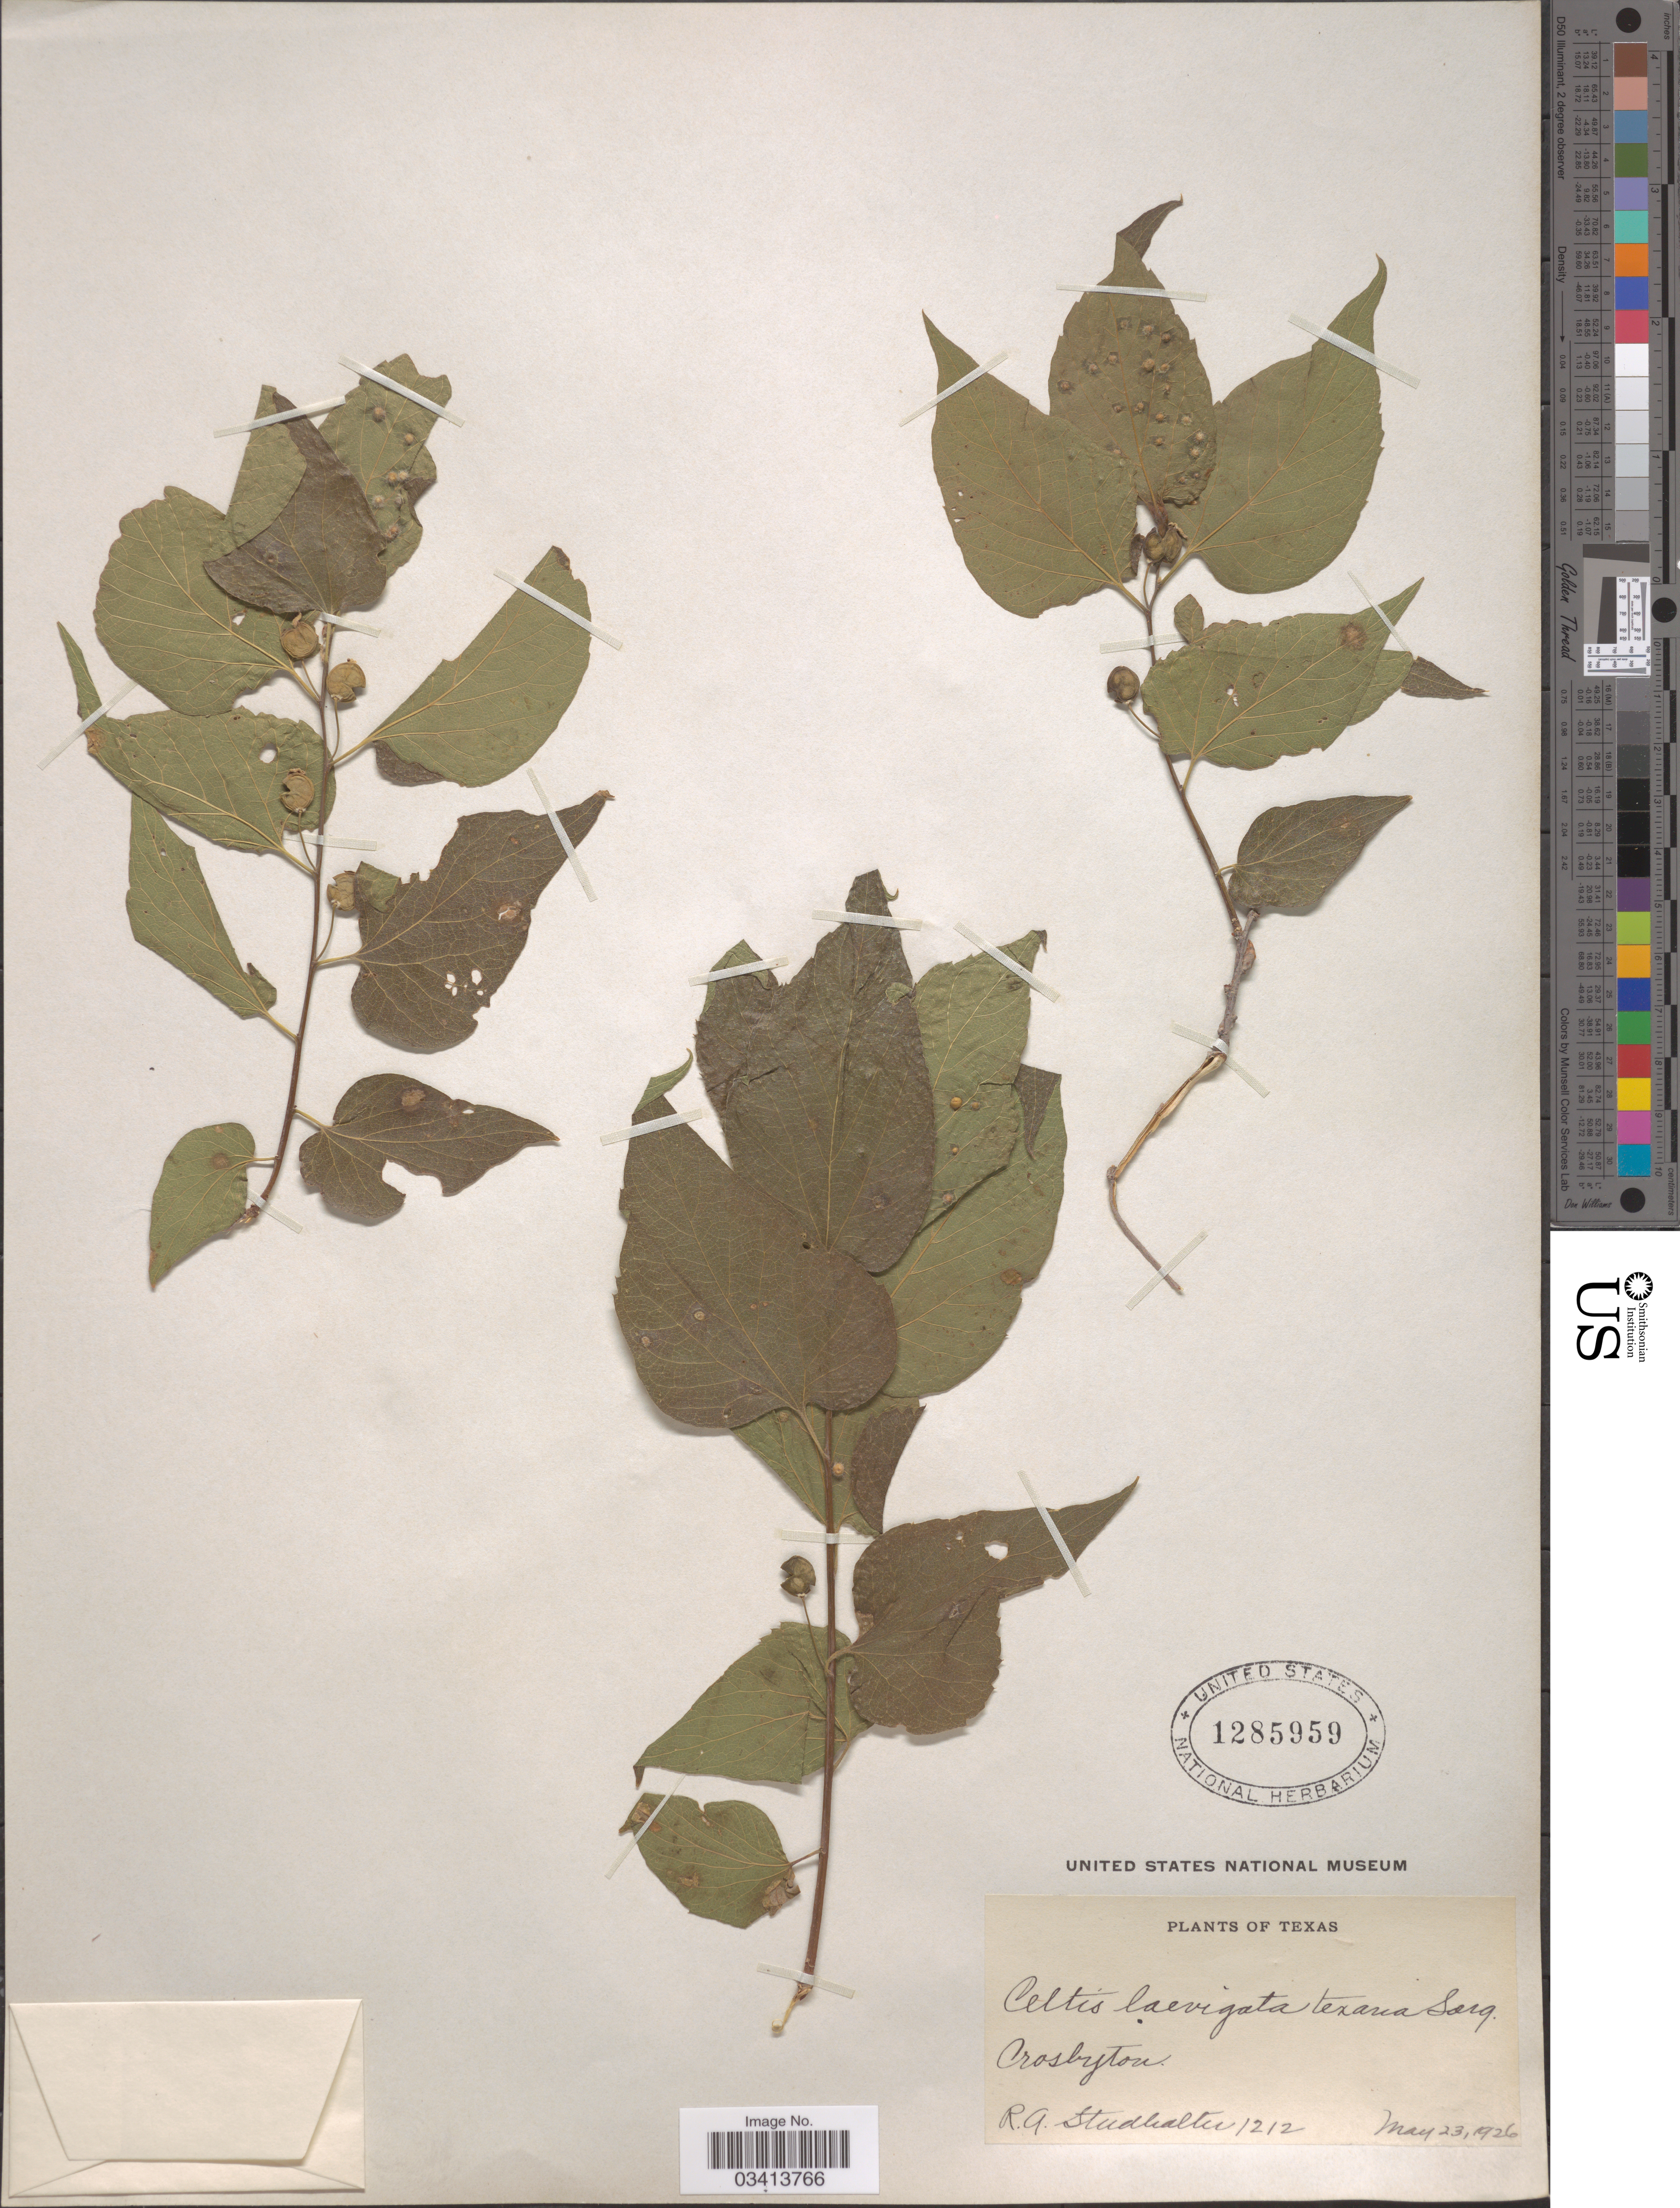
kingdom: Plantae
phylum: Tracheophyta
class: Magnoliopsida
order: Rosales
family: Cannabaceae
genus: Celtis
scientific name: Celtis laevigata var. texana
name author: Sarg.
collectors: R. Studhalter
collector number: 1212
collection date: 1926-05-23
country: United States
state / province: Texas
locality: Crosbyton.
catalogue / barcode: US 1285959